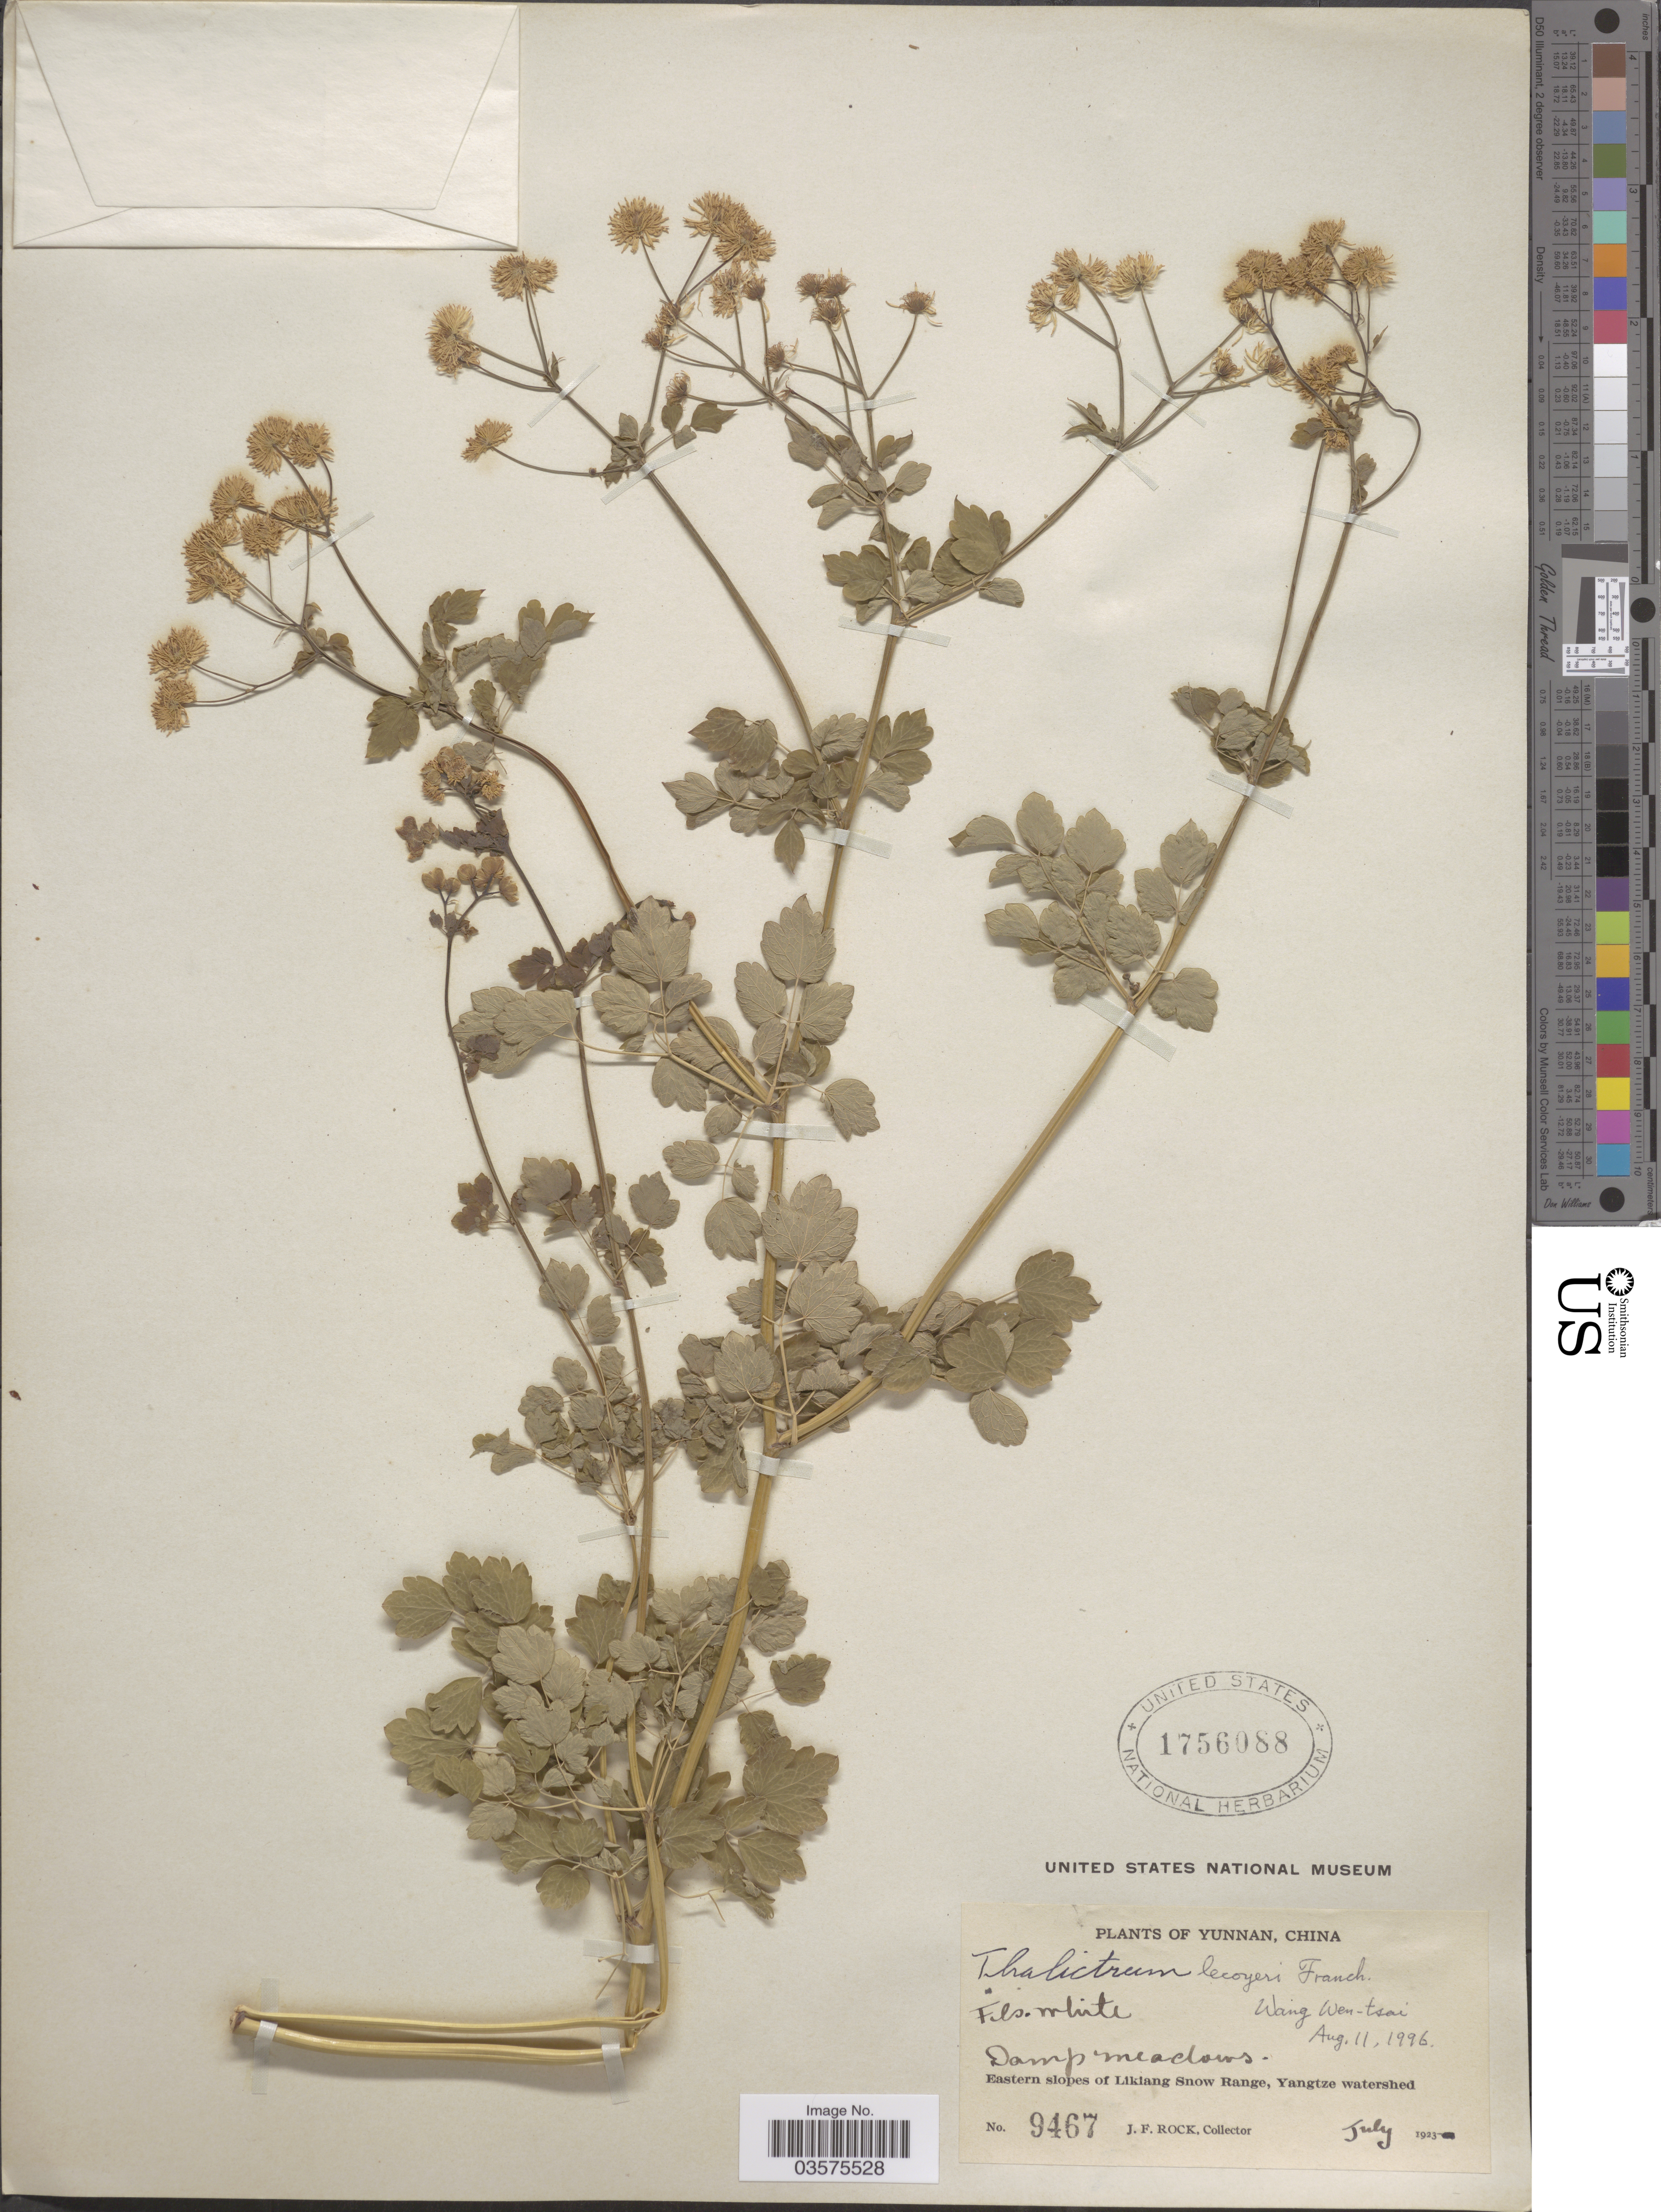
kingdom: Plantae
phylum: Tracheophyta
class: Magnoliopsida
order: Ranunculales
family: Ranunculaceae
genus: Thalictrum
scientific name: Thalictrum lecoyeri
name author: Franch.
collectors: J. Rock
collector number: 9467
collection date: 1923-07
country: China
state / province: Yunnan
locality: Eastern slopes of Likiang Snow Range, Yangtze watershed.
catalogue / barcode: US 1756088